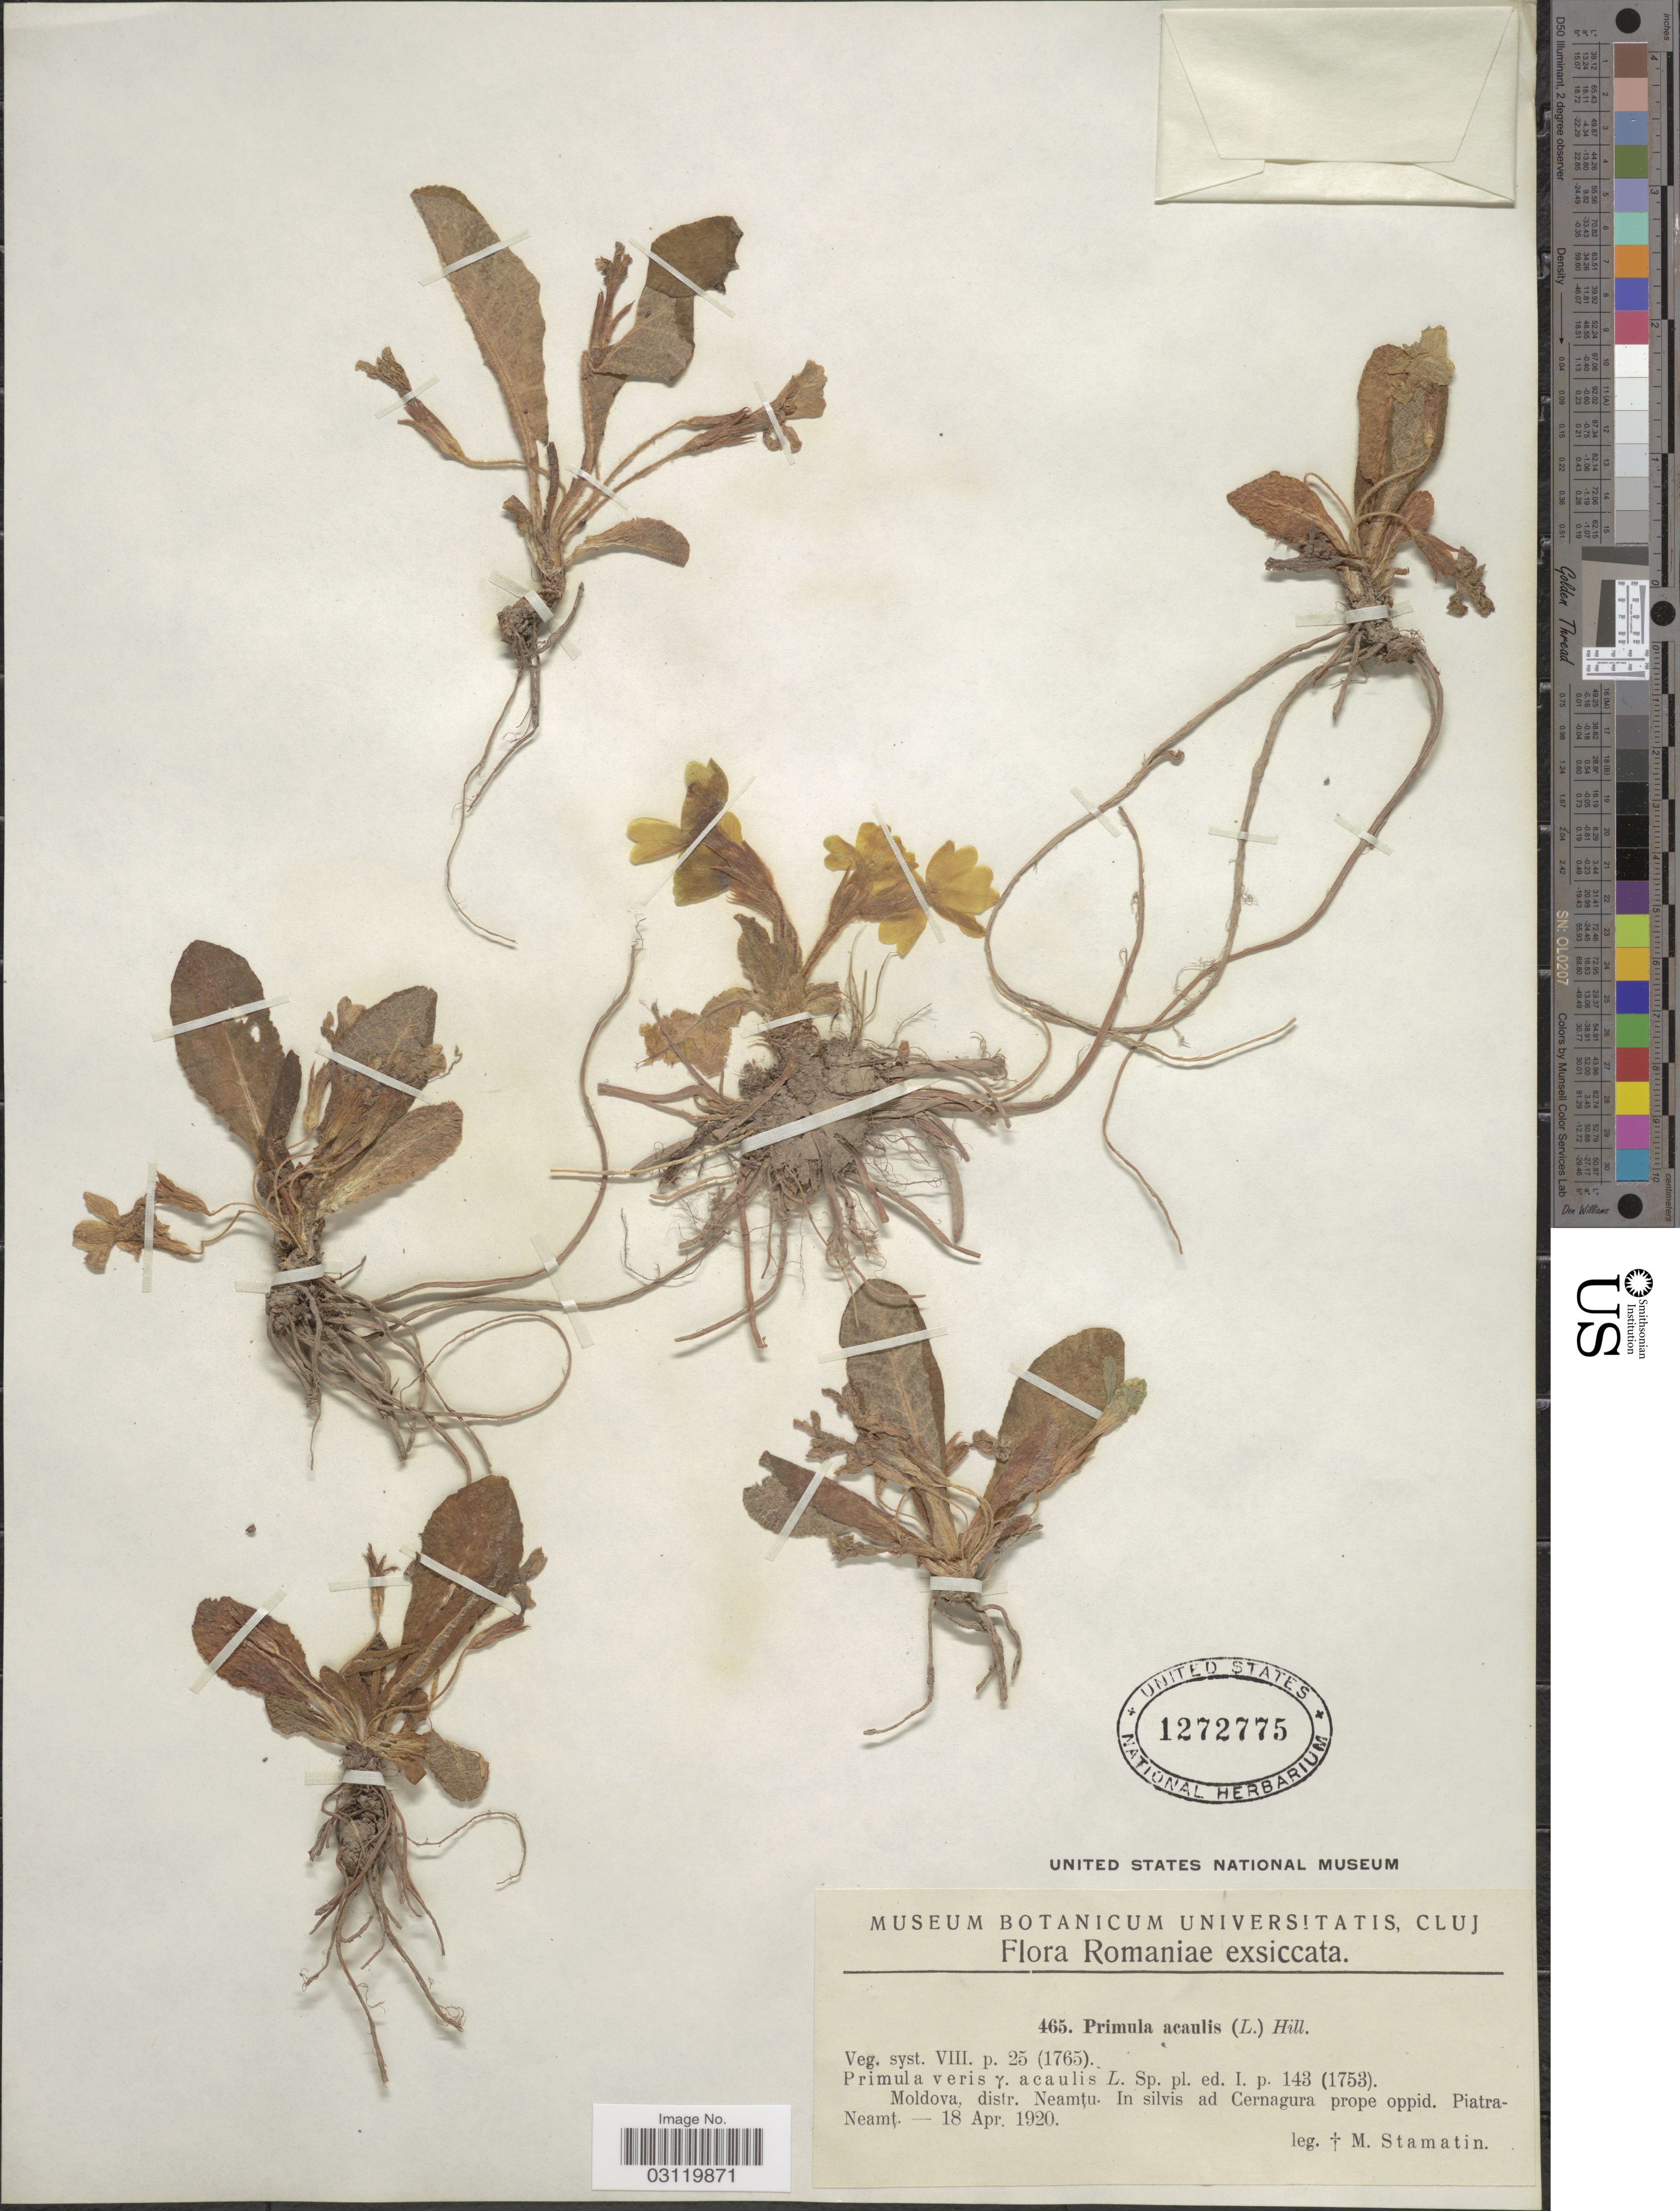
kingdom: Plantae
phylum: Tracheophyta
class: Magnoliopsida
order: Ericales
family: Primulaceae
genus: Primula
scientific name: Primula acaulis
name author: (L.) Hill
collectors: M. Stamatin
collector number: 465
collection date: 1920-04-18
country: Romania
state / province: Neamt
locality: Moldova, distr. Neamtu. In silvis ad Cernagura prope oppid. Piatra-Neamt.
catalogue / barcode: US 1272775